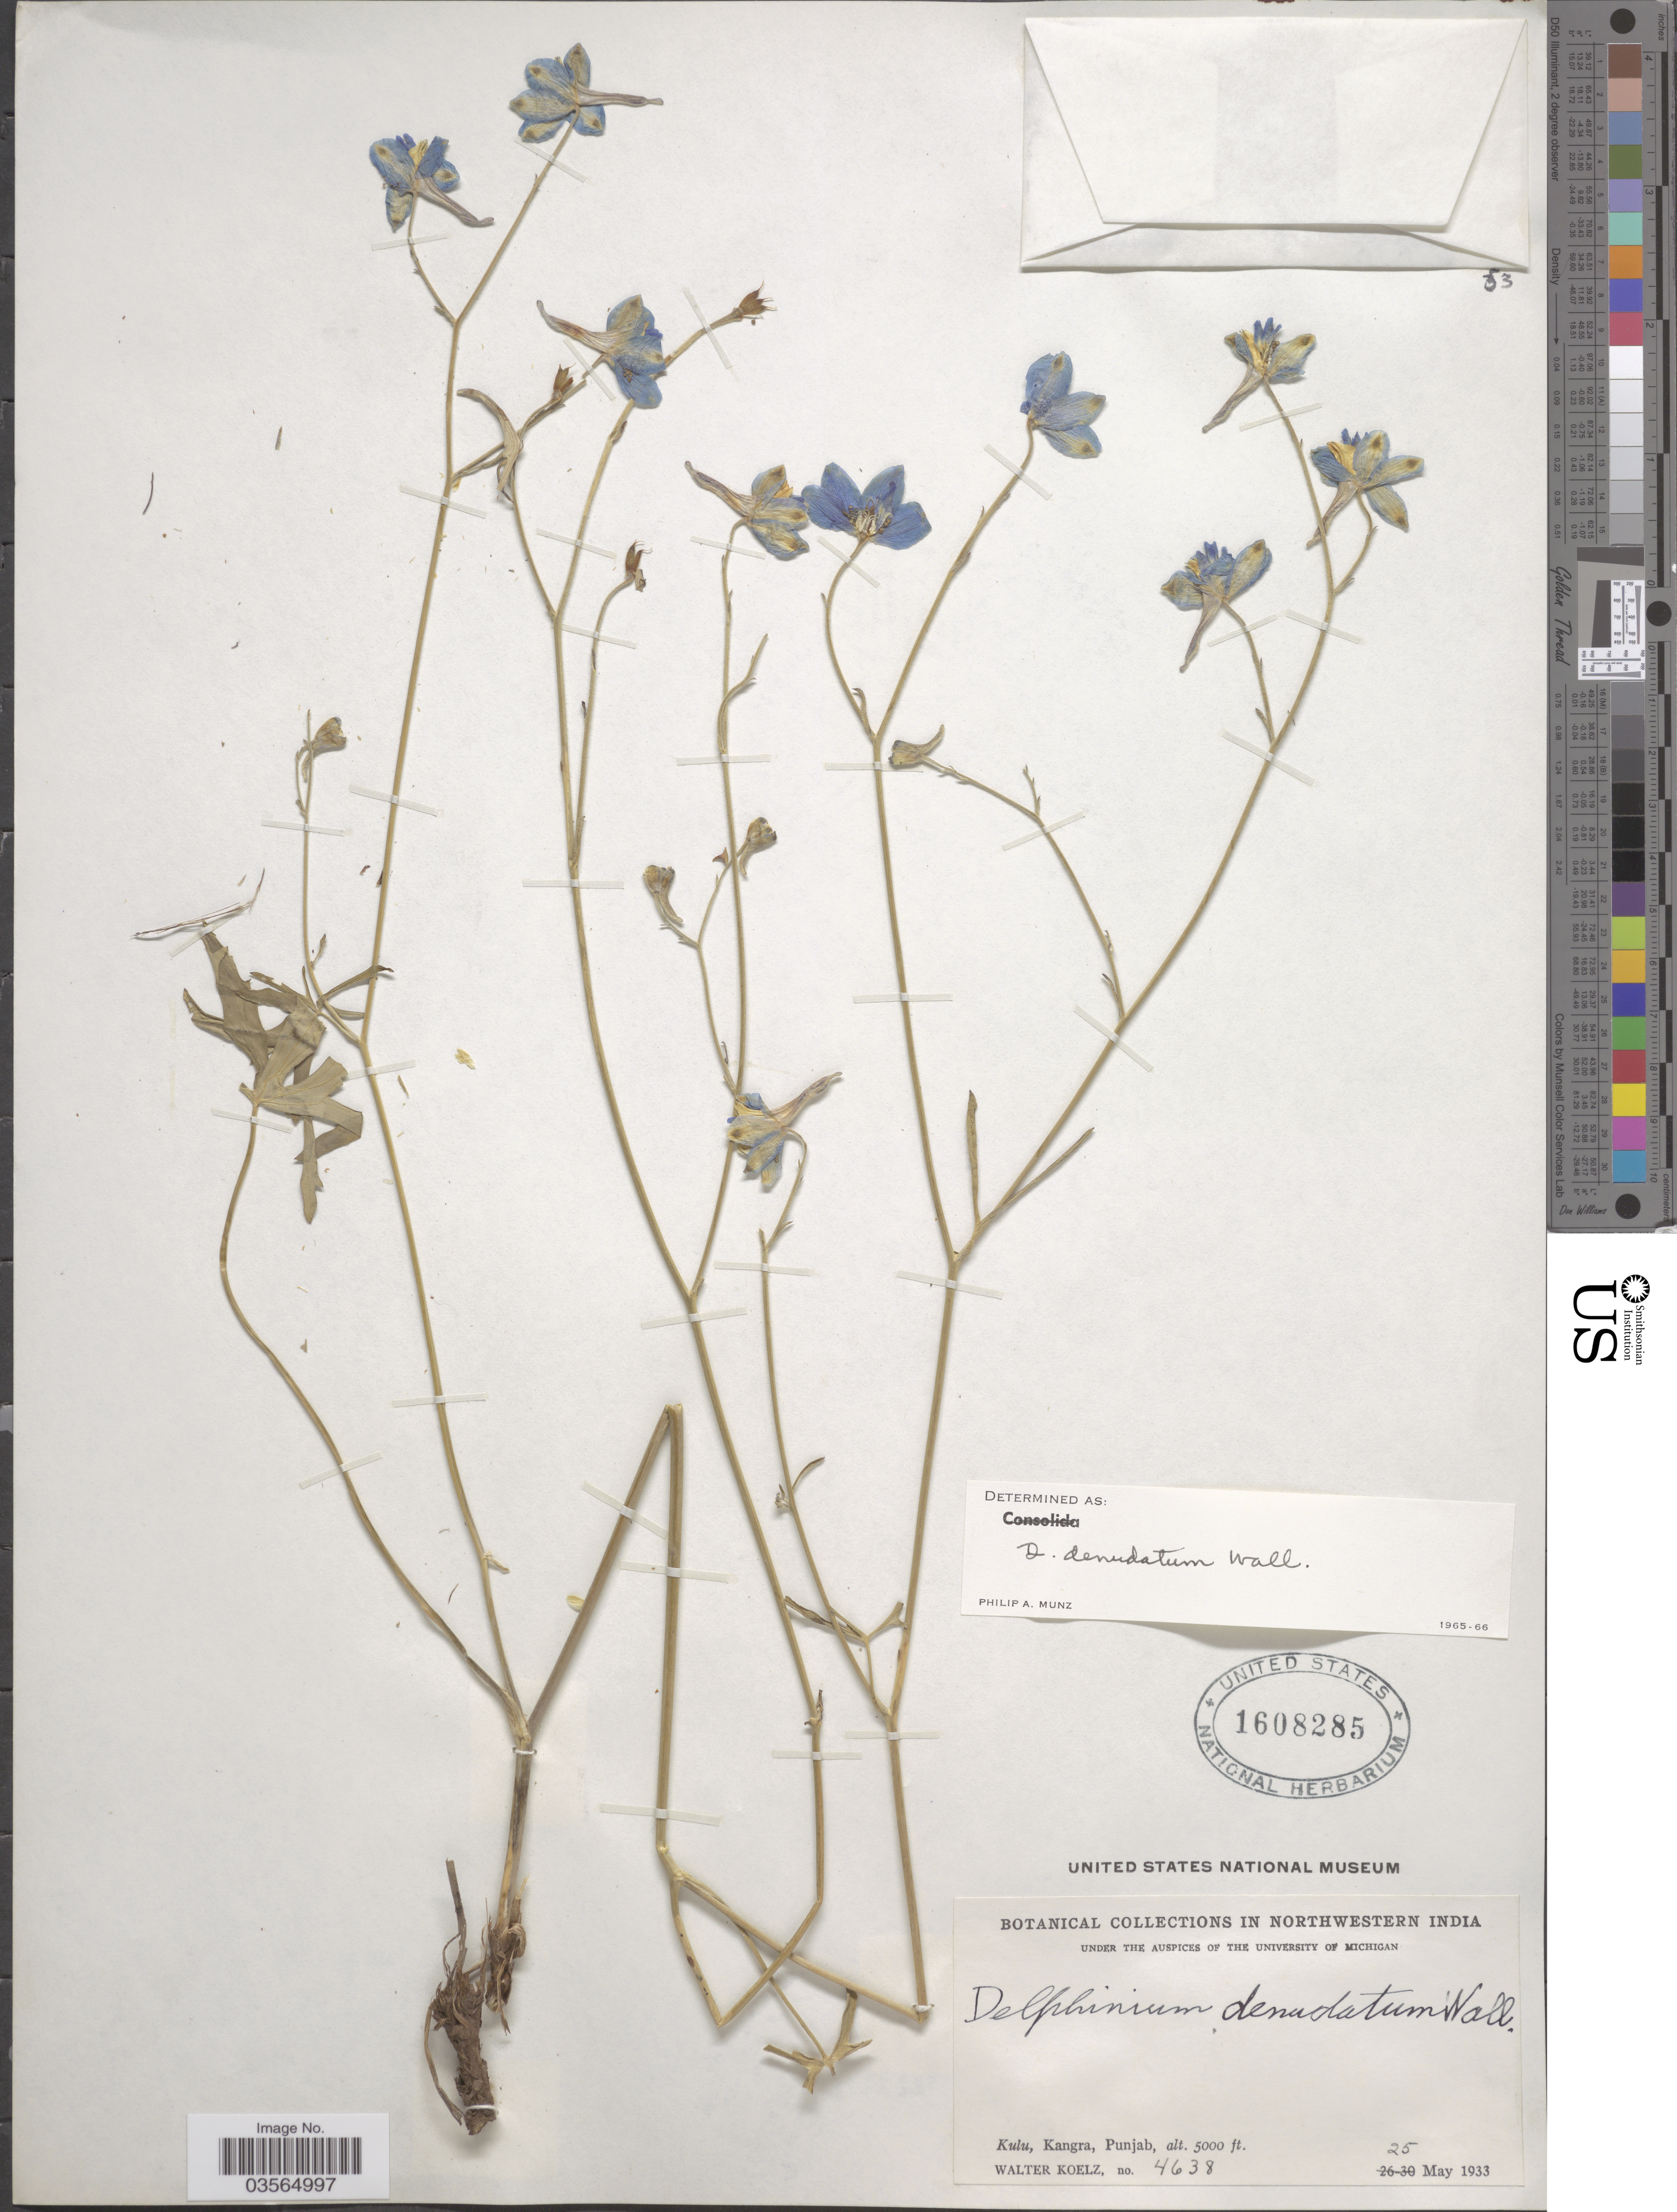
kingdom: Plantae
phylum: Tracheophyta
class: Magnoliopsida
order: Ranunculales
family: Ranunculaceae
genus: Delphinium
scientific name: Delphinium denudatum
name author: Wall. ex Hook. f. & Thomson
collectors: W. N. Koelz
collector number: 4638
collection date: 1933-05-25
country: India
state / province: Punjab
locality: Northwestern India. Kulu, Kangra.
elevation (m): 1524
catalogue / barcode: US 1608285